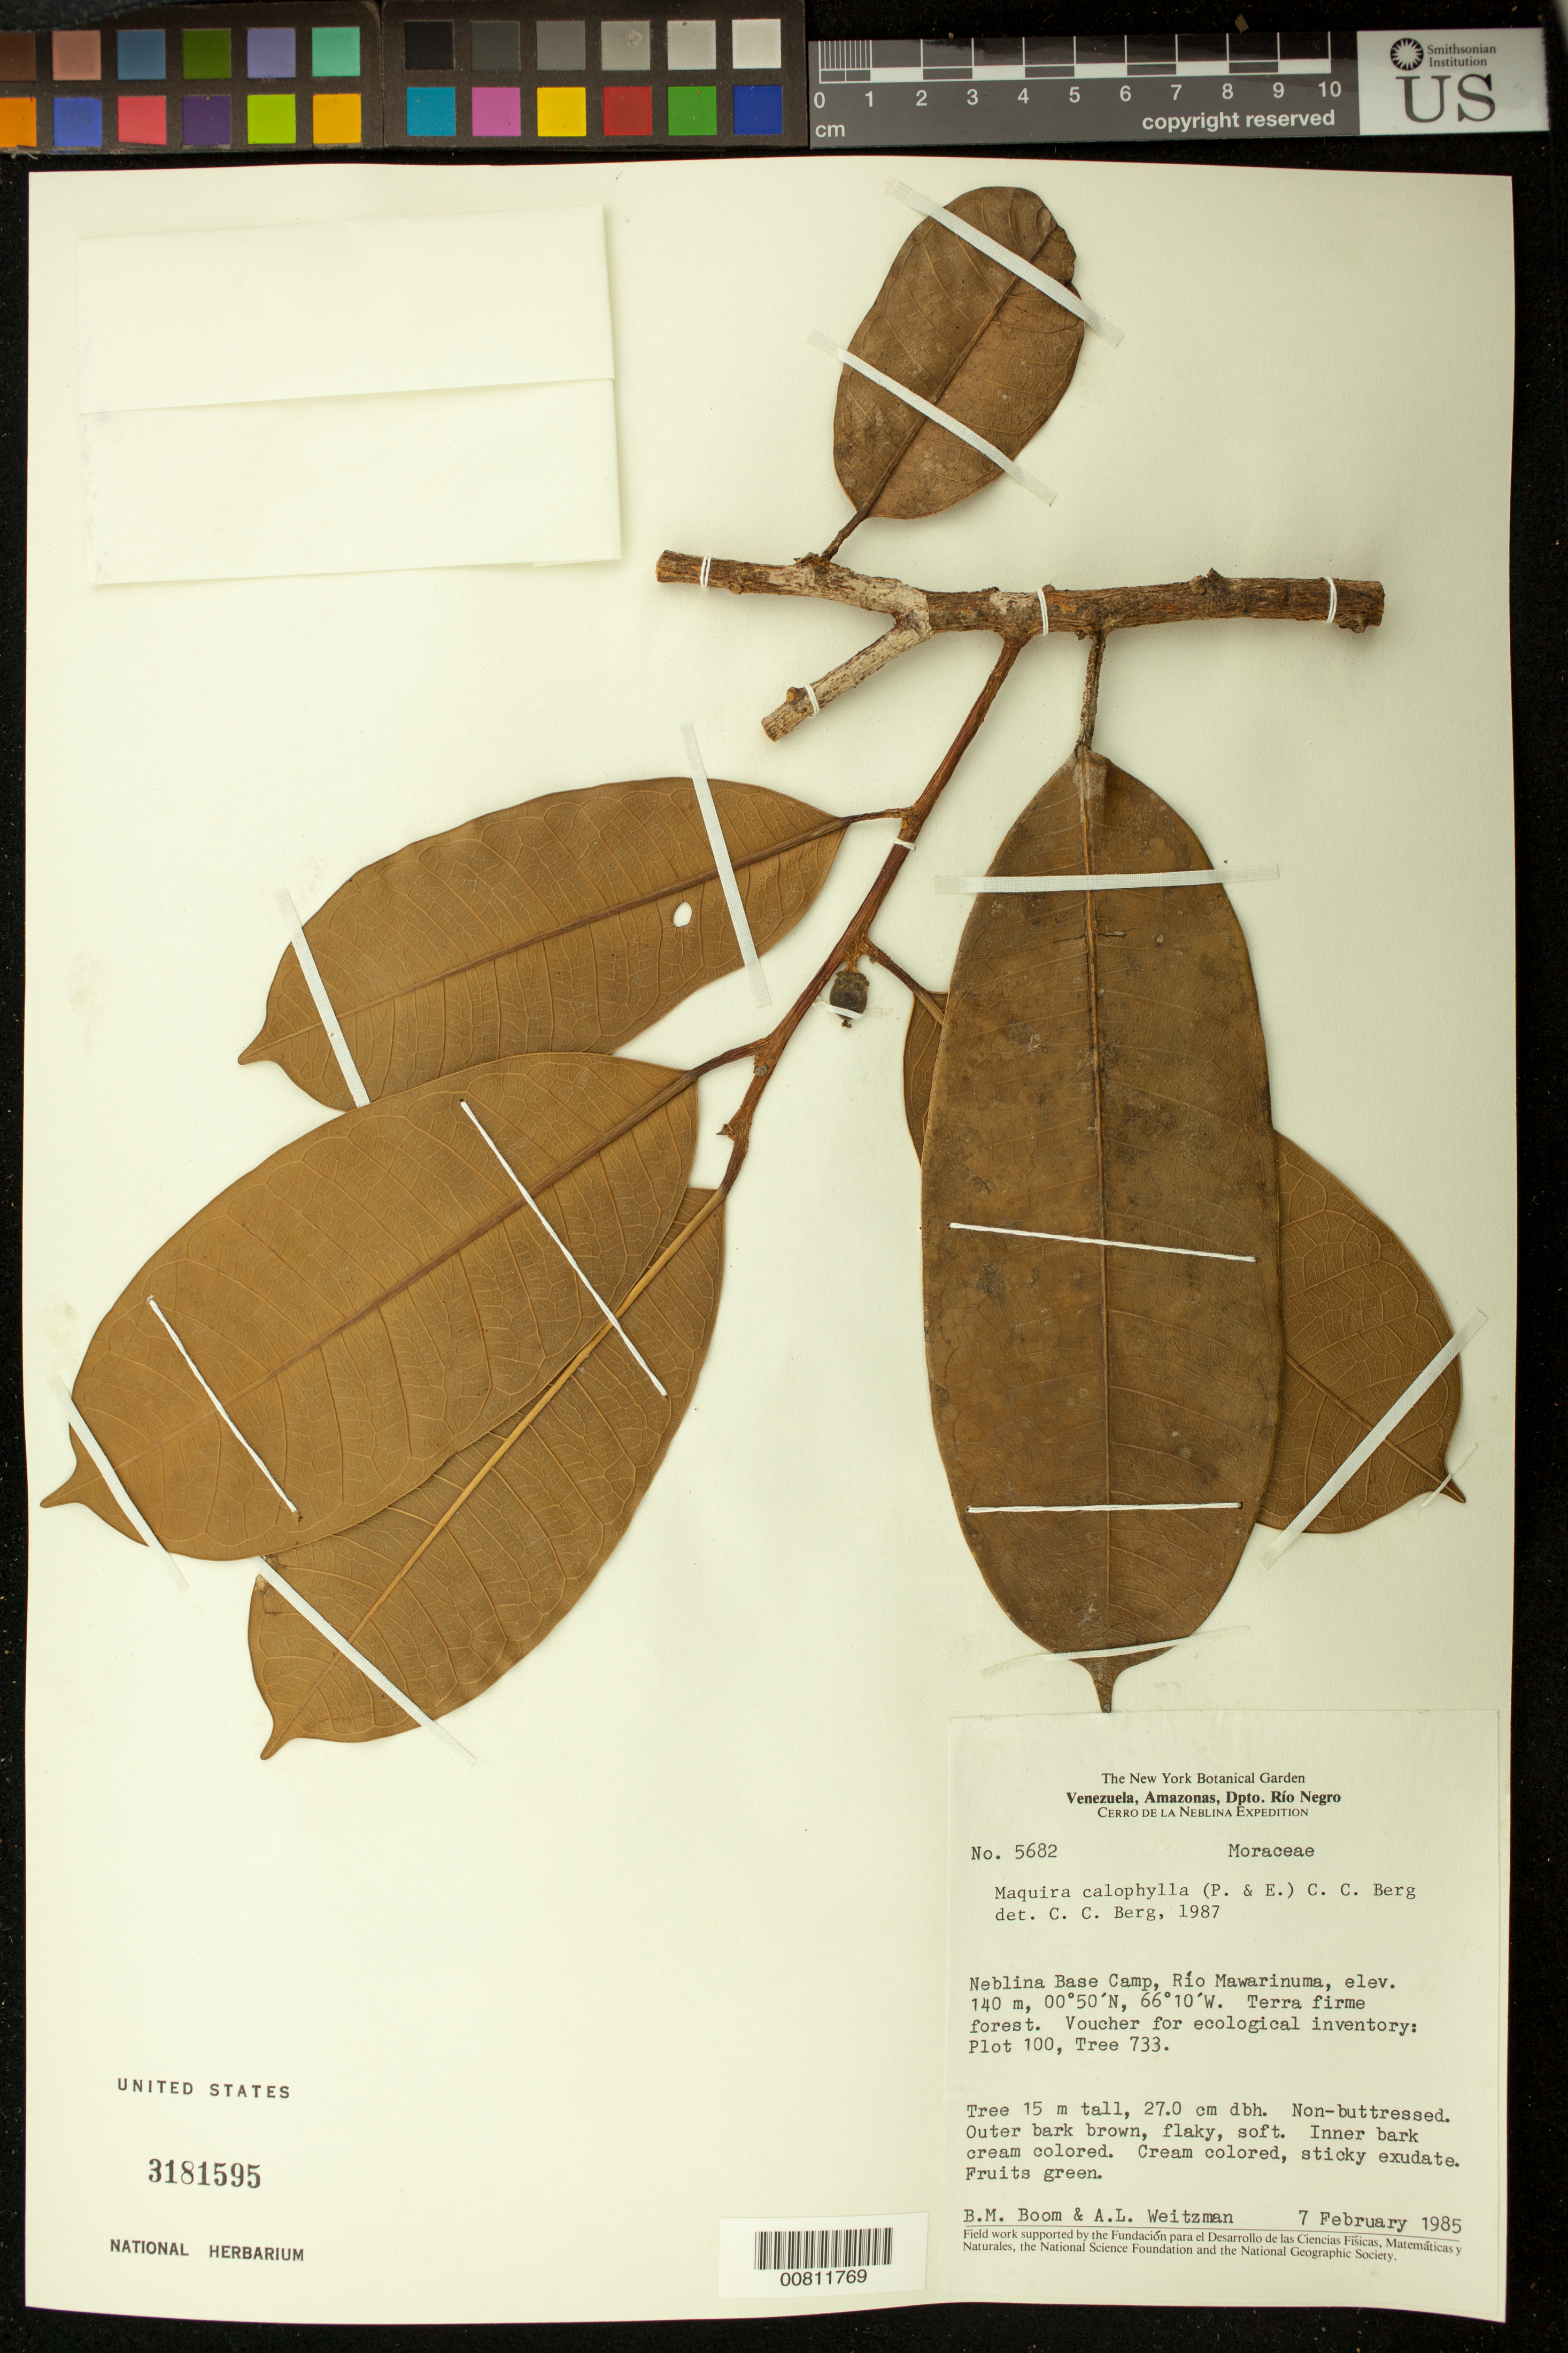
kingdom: Plantae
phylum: Tracheophyta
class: Magnoliopsida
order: Rosales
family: Moraceae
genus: Maquira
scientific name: Maquira calophylla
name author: (Poepp. & Endl.) C.C. Berg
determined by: Berg, C. C.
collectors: B. M. Boom & A. L. Weitzman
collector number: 5682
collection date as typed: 7-Feb-85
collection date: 1985-02-07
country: Venezuela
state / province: Amazonas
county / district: Río Negro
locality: Cerro de la Neblina Base Camp, Río Mawarinuma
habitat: Terra firme forest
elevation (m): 140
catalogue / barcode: US 3181595